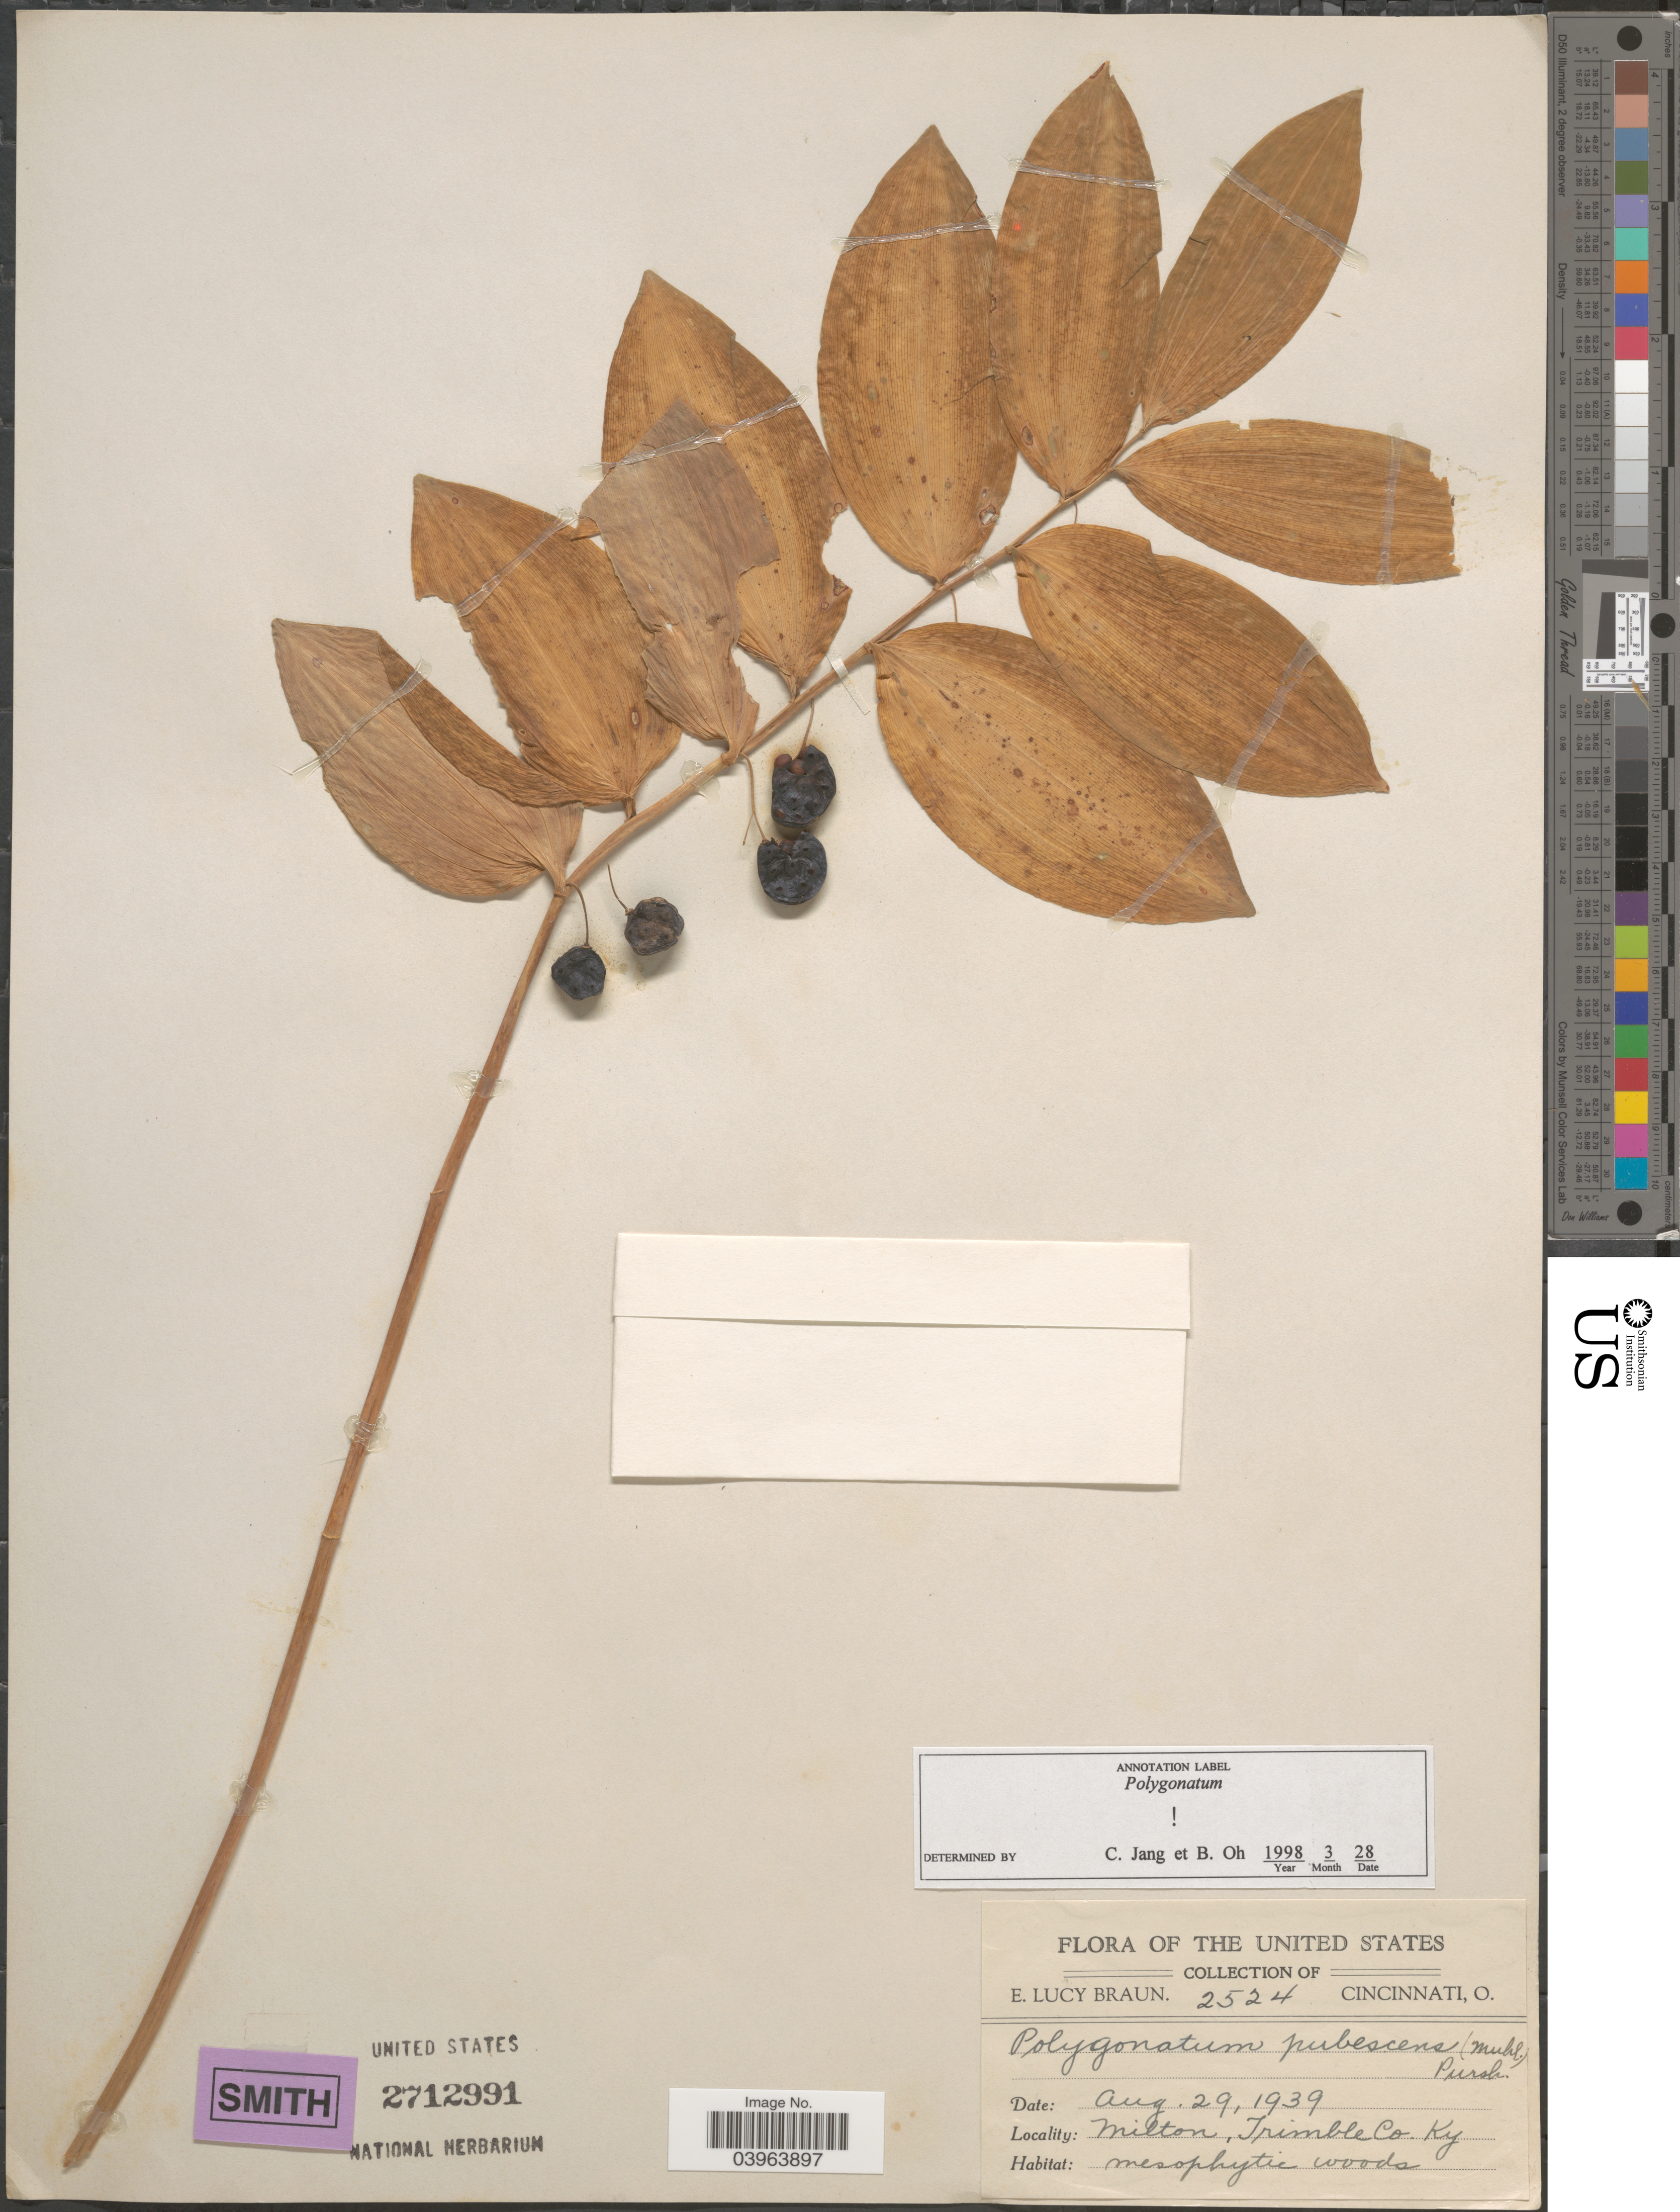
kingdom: Plantae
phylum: Tracheophyta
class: Liliopsida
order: Asparagales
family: Asparagaceae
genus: Polygonatum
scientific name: Polygonatum pubescens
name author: (Willd.) Pursh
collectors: E. L. Braun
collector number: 2524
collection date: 1939-08-29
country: United States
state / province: Kentucky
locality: Milton, Trimble Co.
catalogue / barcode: US 2712991